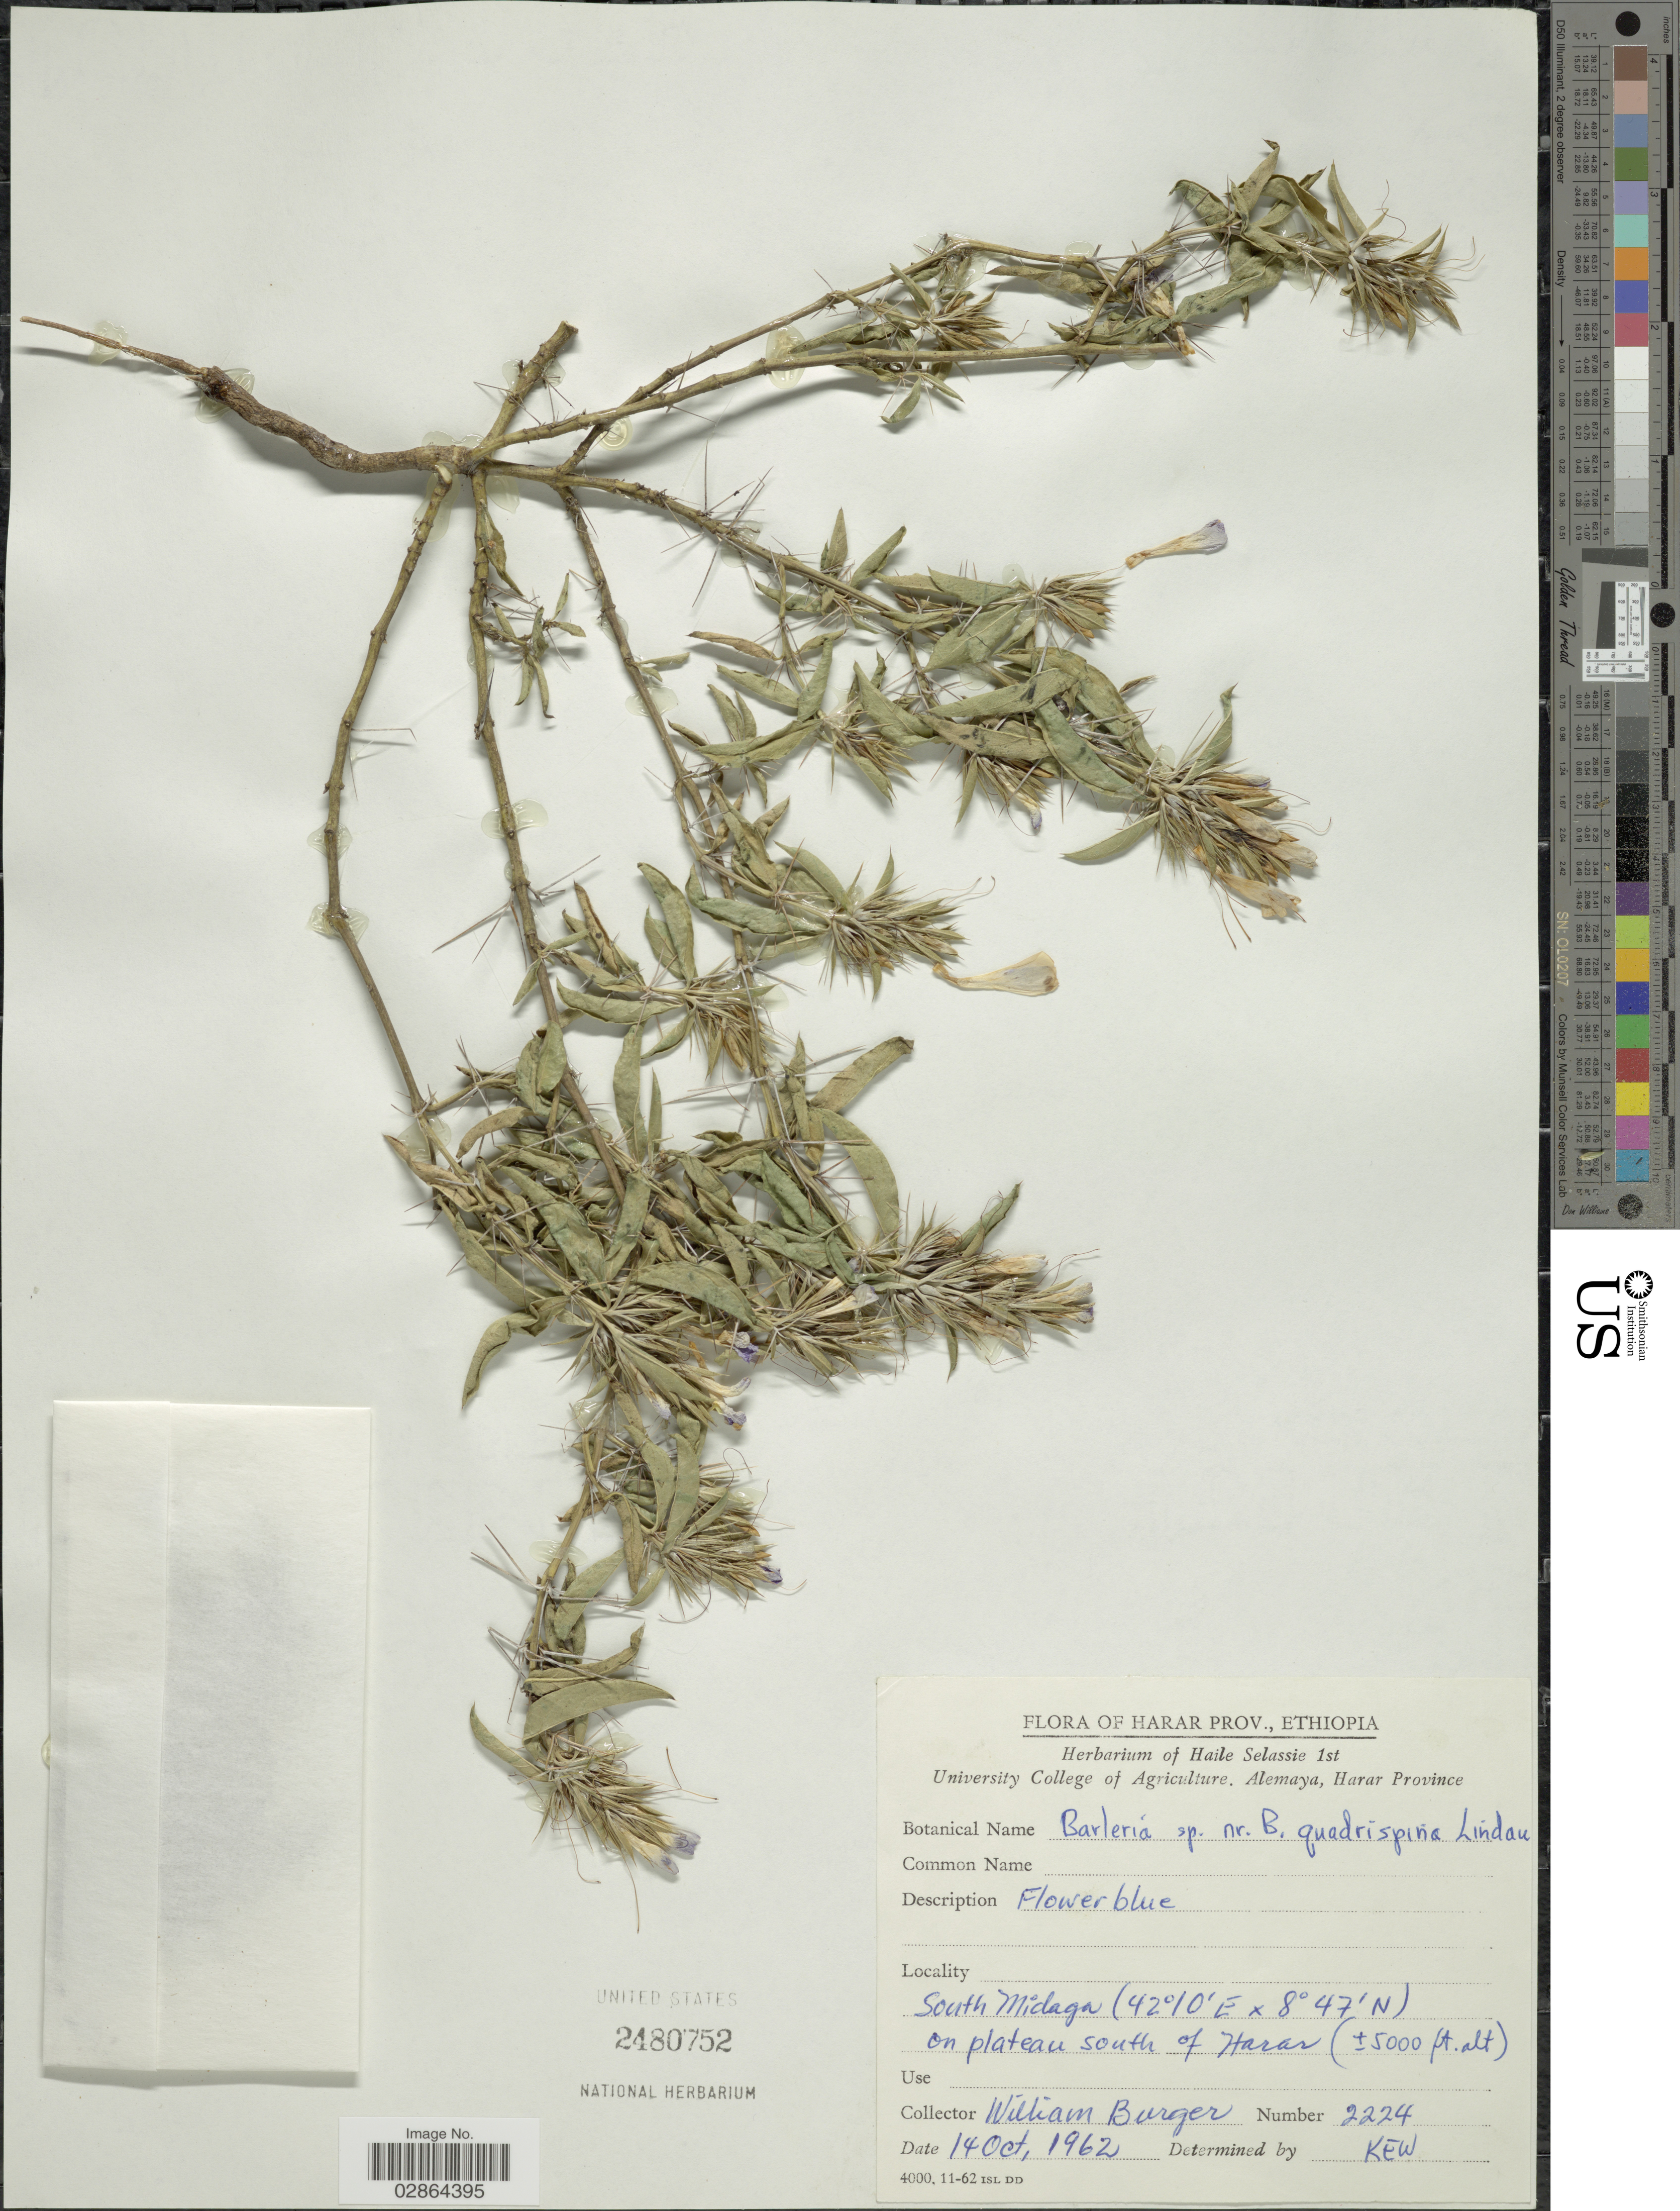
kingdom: Plantae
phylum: Tracheophyta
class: Magnoliopsida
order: Lamiales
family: Acanthaceae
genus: Barleria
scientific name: Barleria quadrispina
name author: Lindau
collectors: W. Burger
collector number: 2224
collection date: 1962-10-14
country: Ethiopia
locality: Harar Prov., South Midaga on plateau south of Harar.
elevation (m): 1524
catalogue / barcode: US 2480752